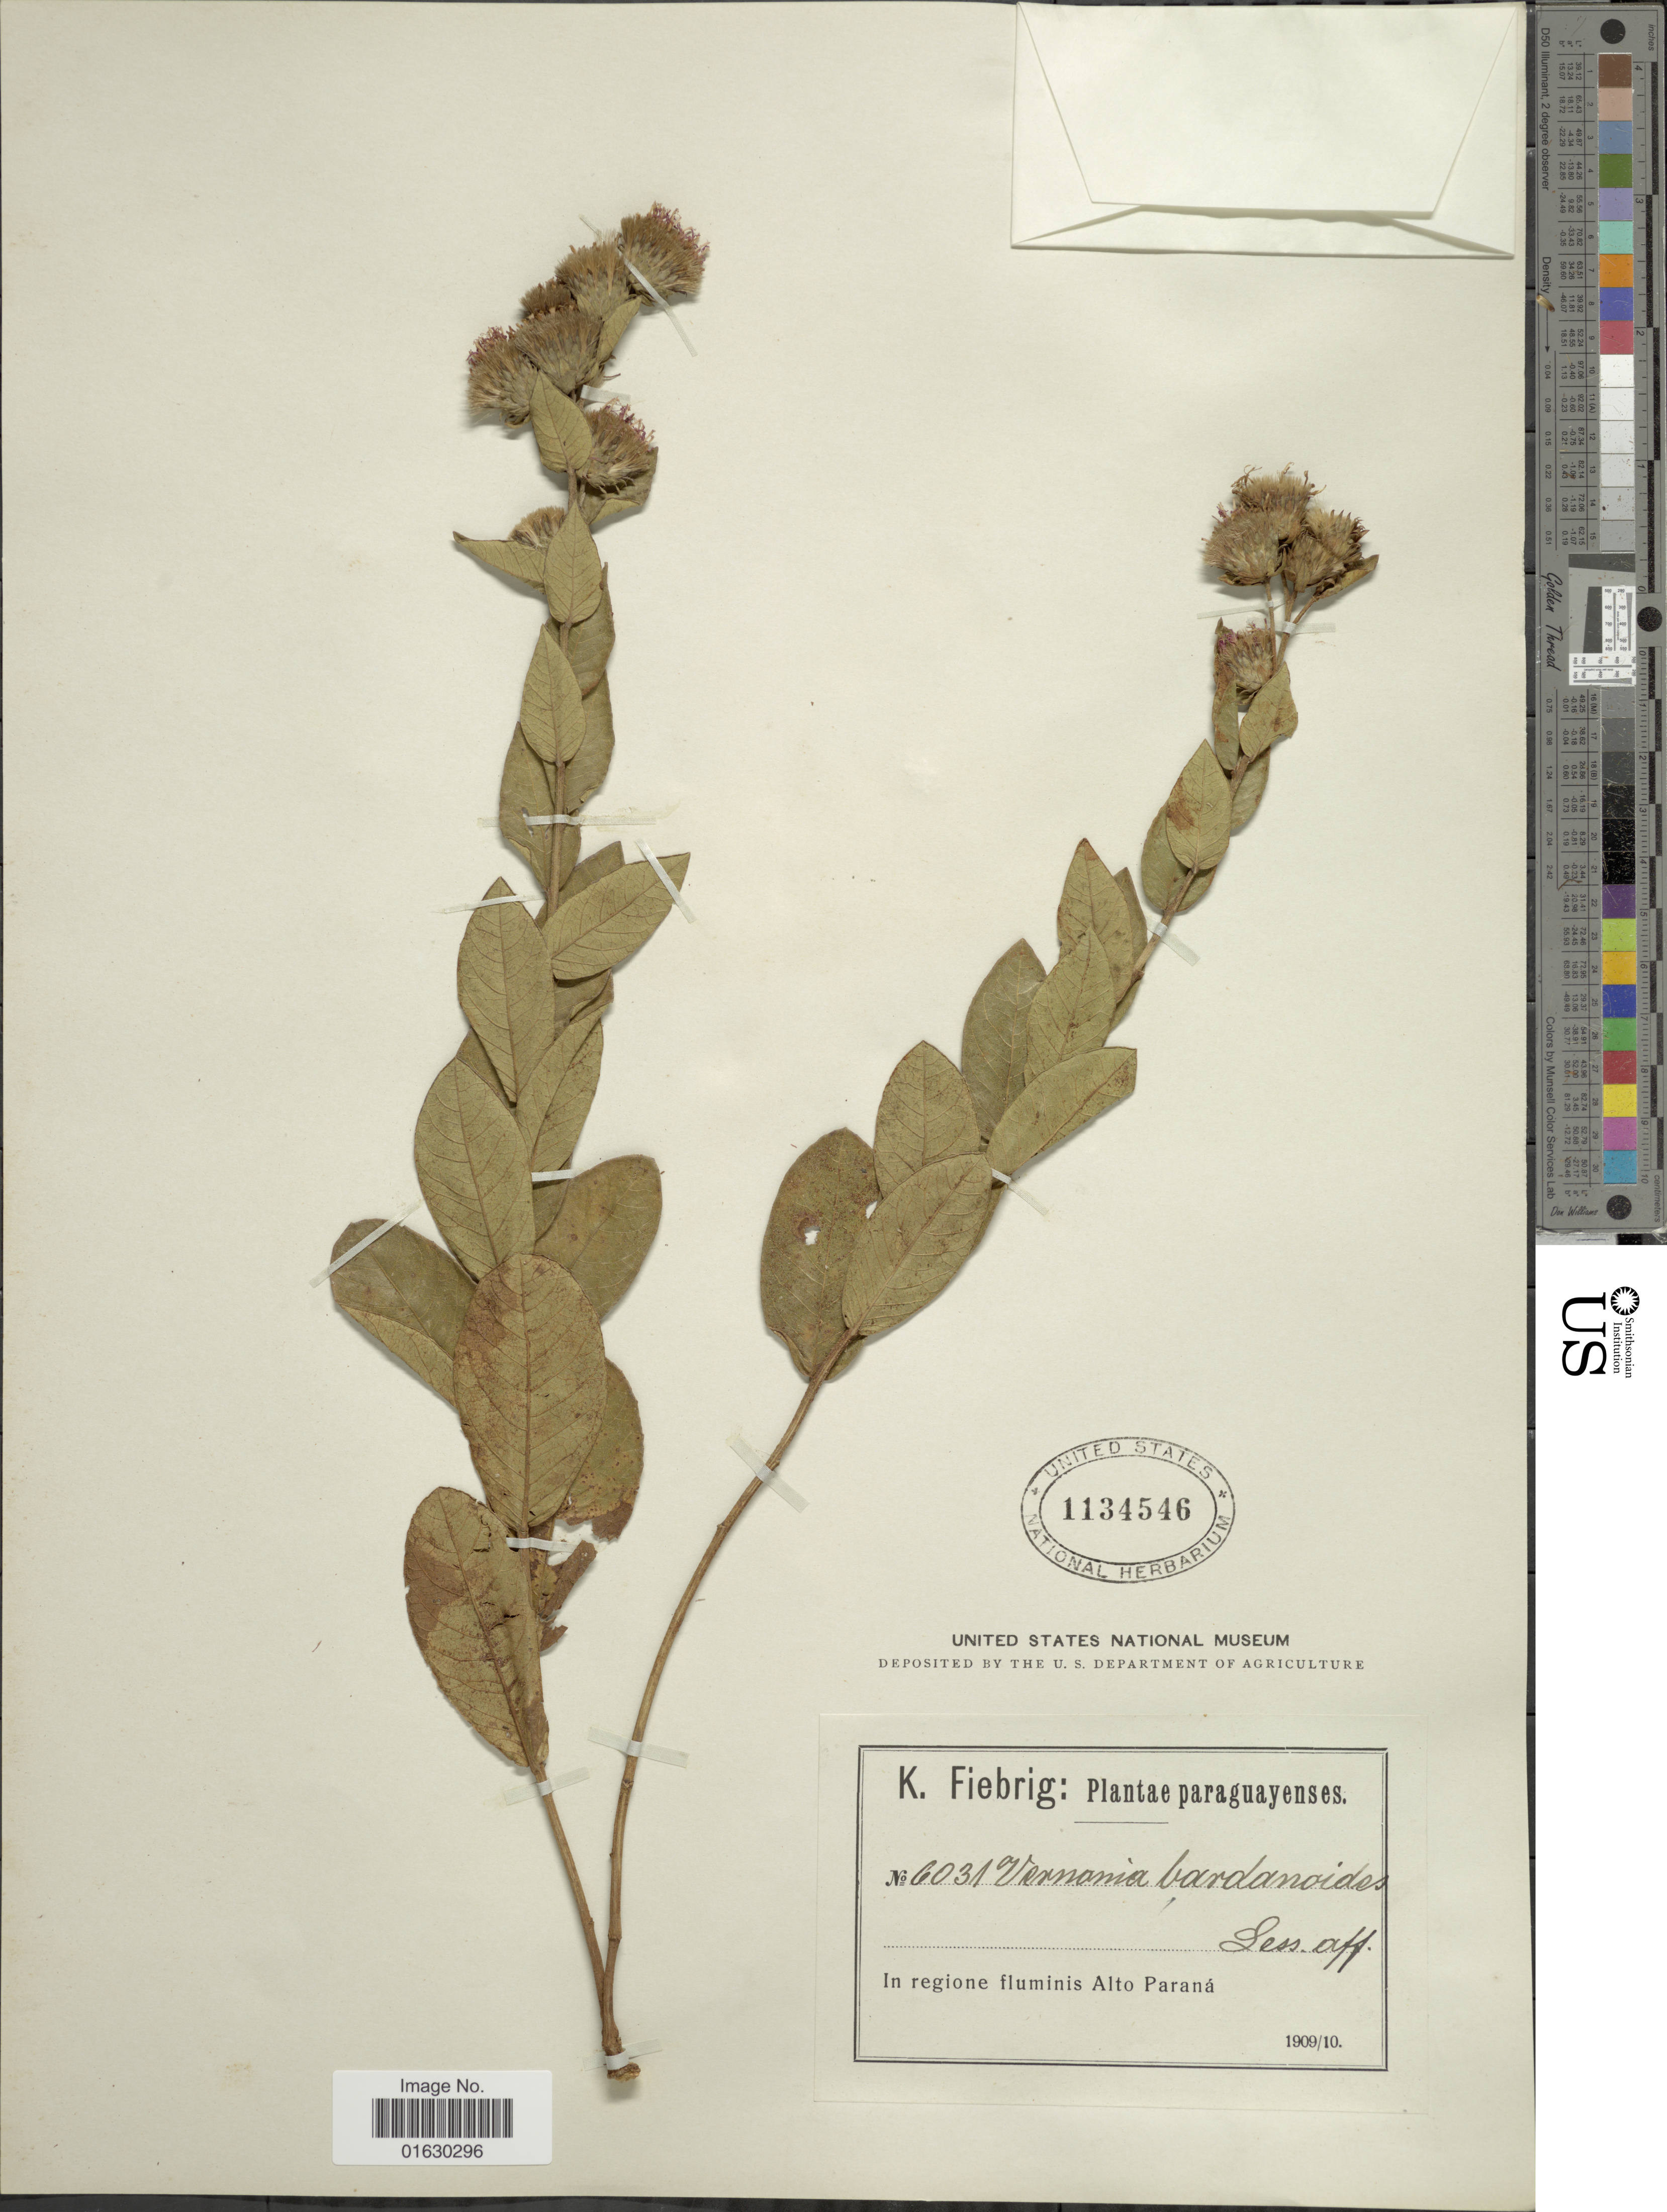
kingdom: Plantae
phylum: Tracheophyta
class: Magnoliopsida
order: Asterales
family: Asteraceae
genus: Lessingianthus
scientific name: Lessingianthus bardanoides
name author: (Less.) H. Rob.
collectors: K. Fiebrig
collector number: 6031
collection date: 1909/1910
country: Paraguay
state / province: Alto Parana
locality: Paraguayenses, in regione fluminis Alto Parana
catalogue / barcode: US 1134546